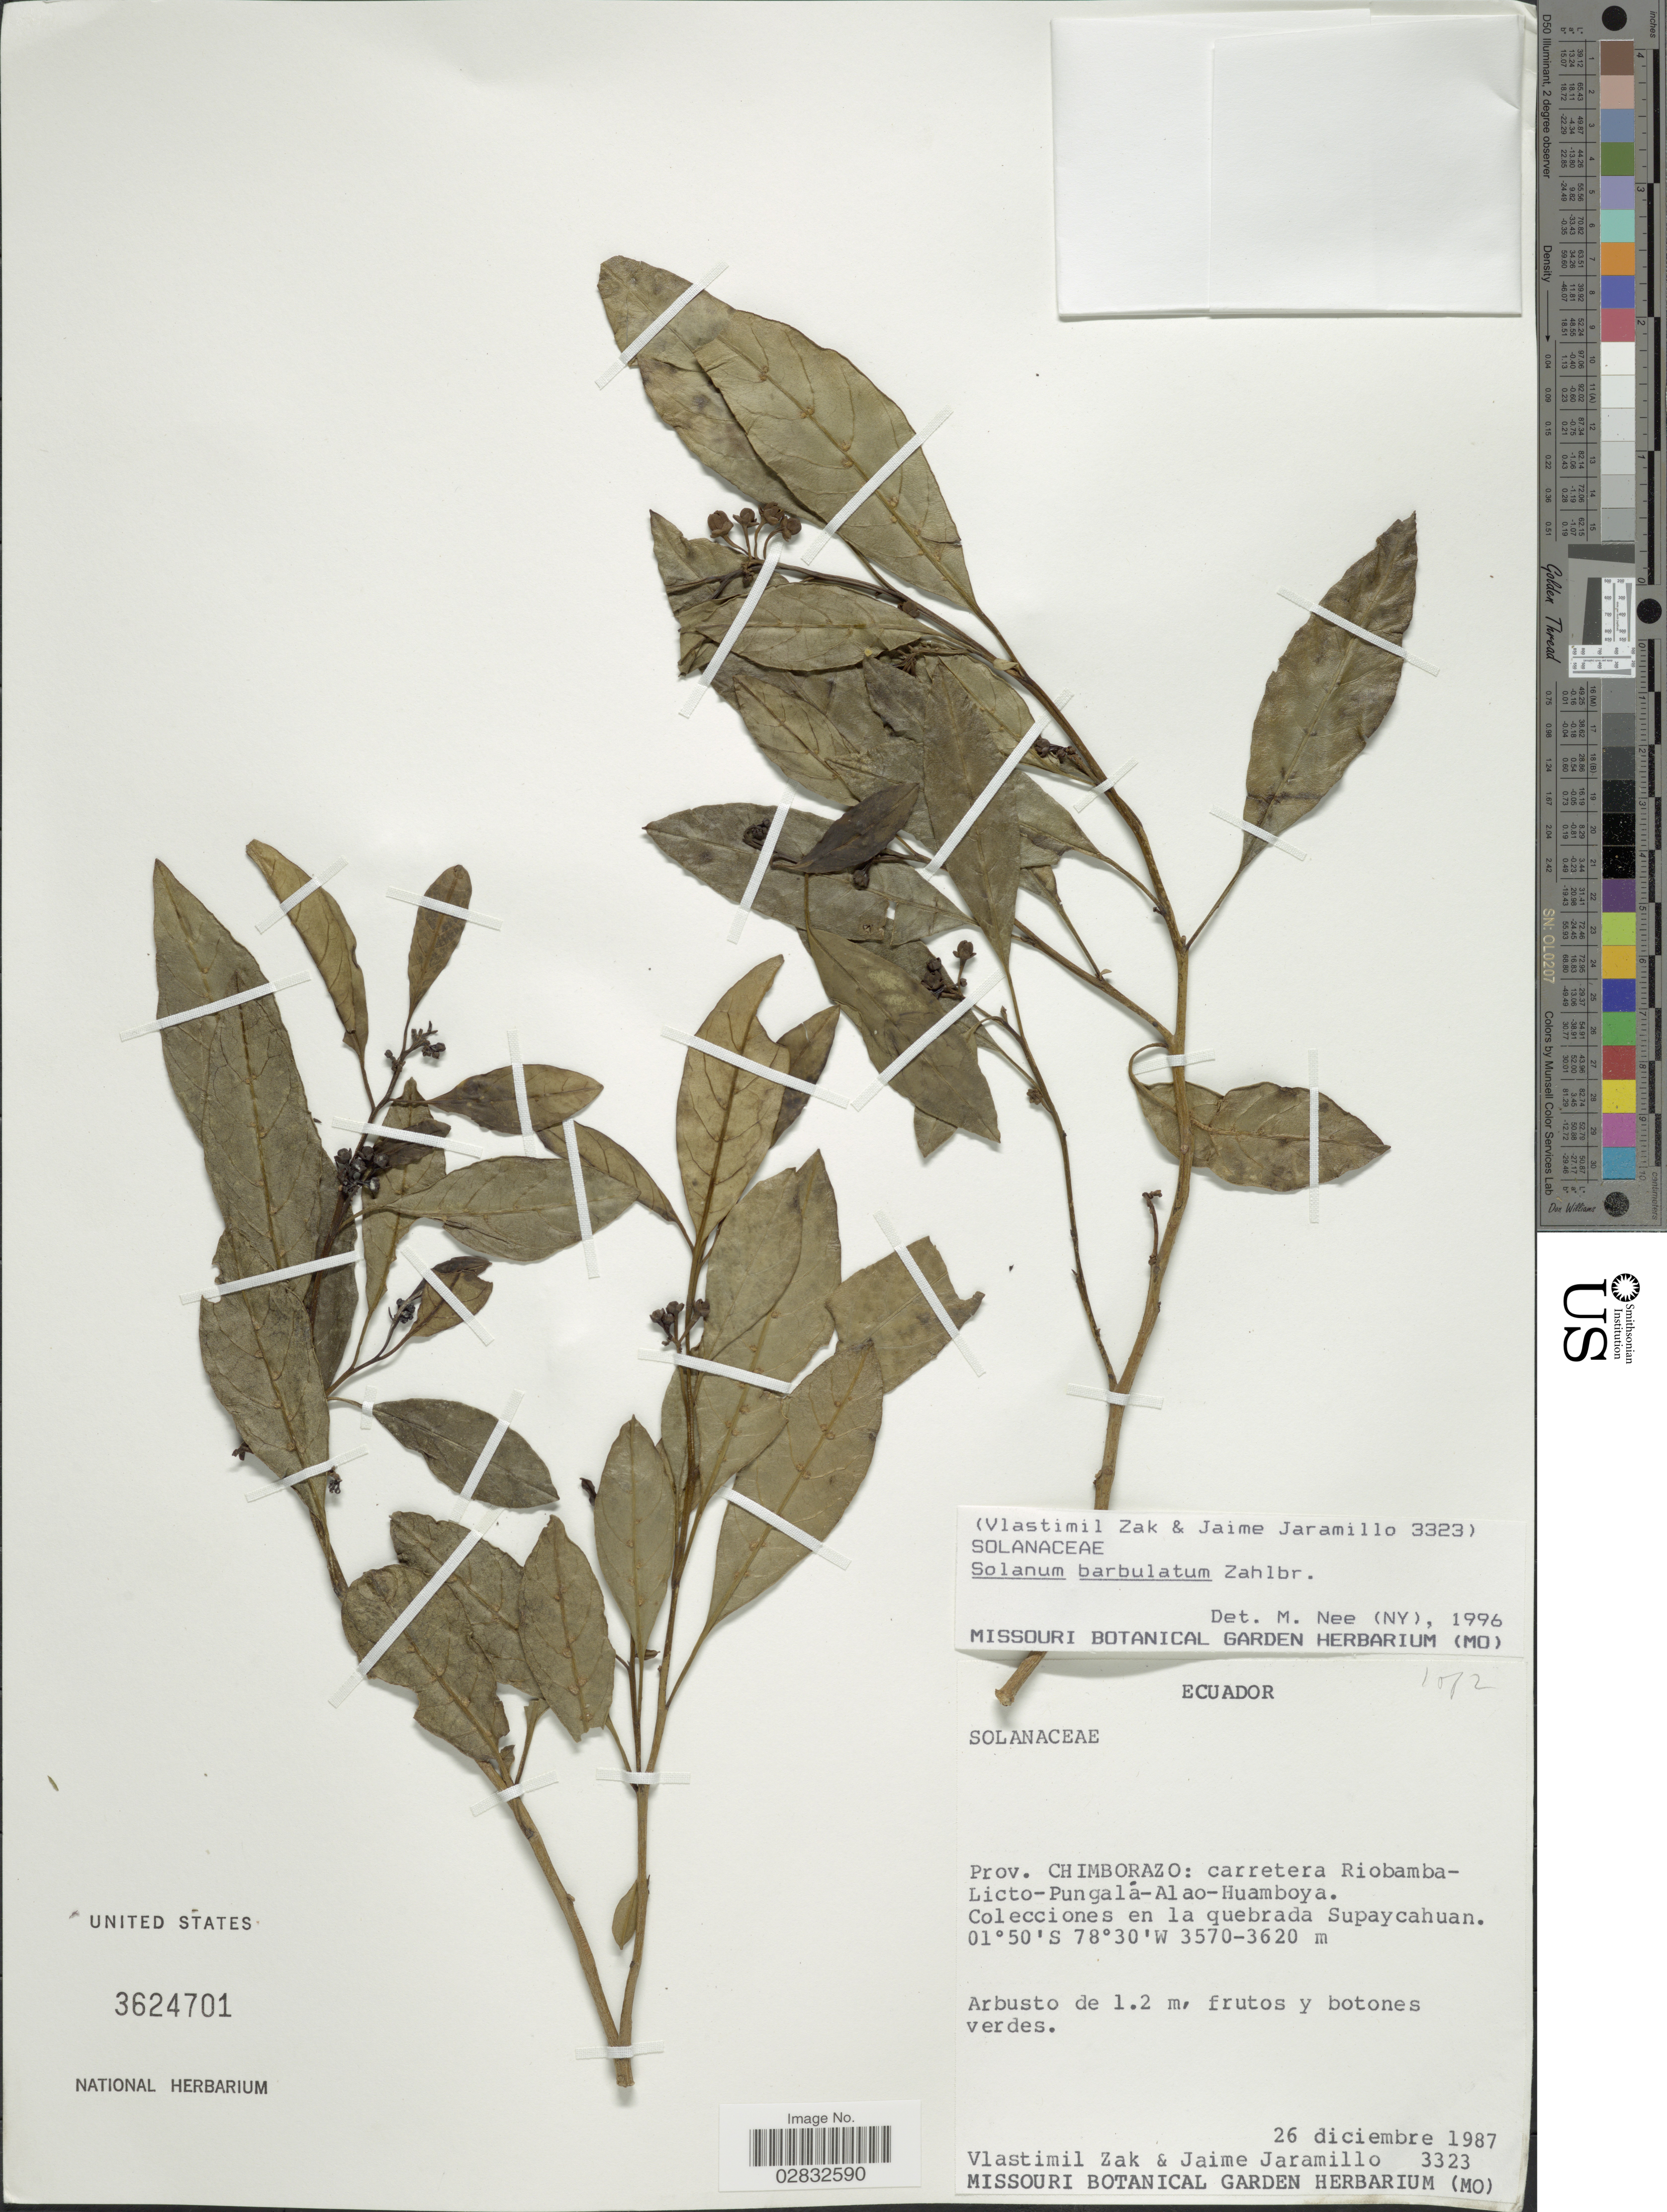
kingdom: Plantae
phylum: Tracheophyta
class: Magnoliopsida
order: Solanales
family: Solanaceae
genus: Solanum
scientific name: Solanum barbulatum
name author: Zahlbr.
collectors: V. Zak & J. Jaramillo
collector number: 3323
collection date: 1987-12-26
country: Ecuador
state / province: Chimborazo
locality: Carretera Riobamba-Licto-Pungalá-Alao-Huamboya, en la quebrada Supaycahuan.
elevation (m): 3570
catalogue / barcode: US 3624701